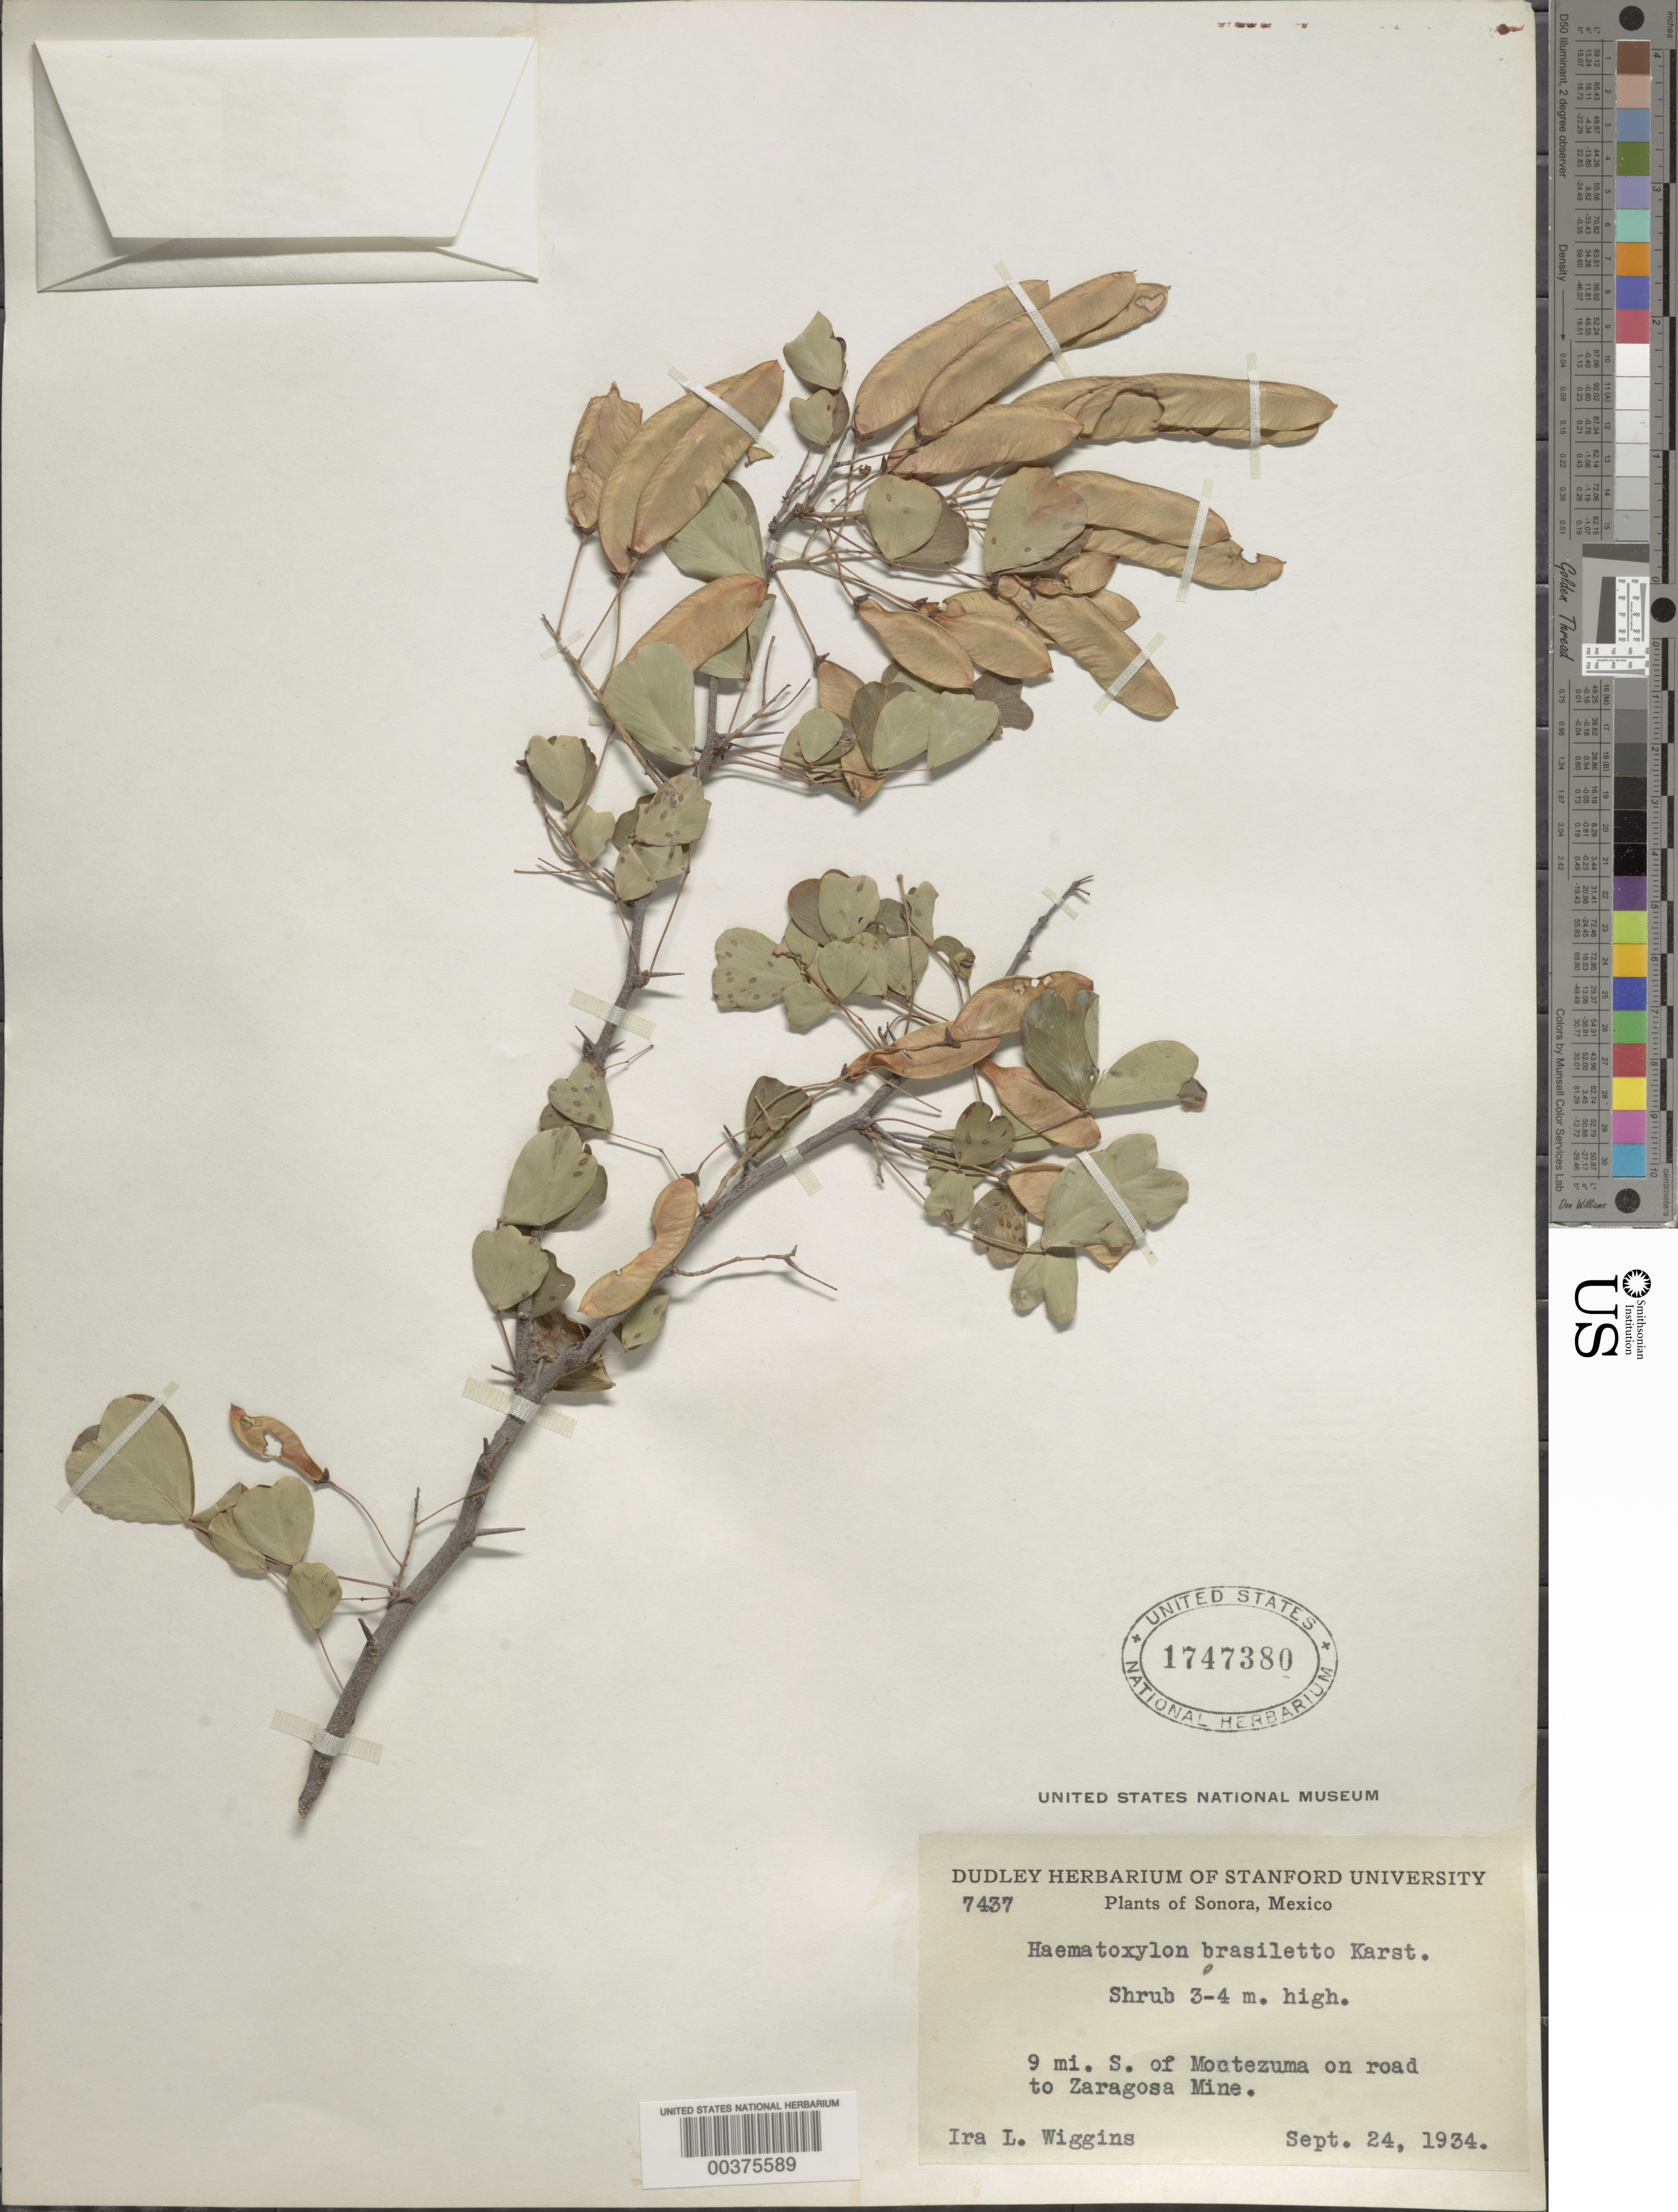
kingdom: Plantae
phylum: Tracheophyta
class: Magnoliopsida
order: Fabales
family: Fabaceae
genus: Haematoxylum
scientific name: Haematoxylum brasiletto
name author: H. Karst.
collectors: I. L. Wiggins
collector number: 7437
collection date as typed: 24 Sep 1934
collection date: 1934-09-24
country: Mexico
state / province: Sonora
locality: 9 mi S of Moctezuma on road to Zaragosa mine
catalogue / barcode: US 1747380